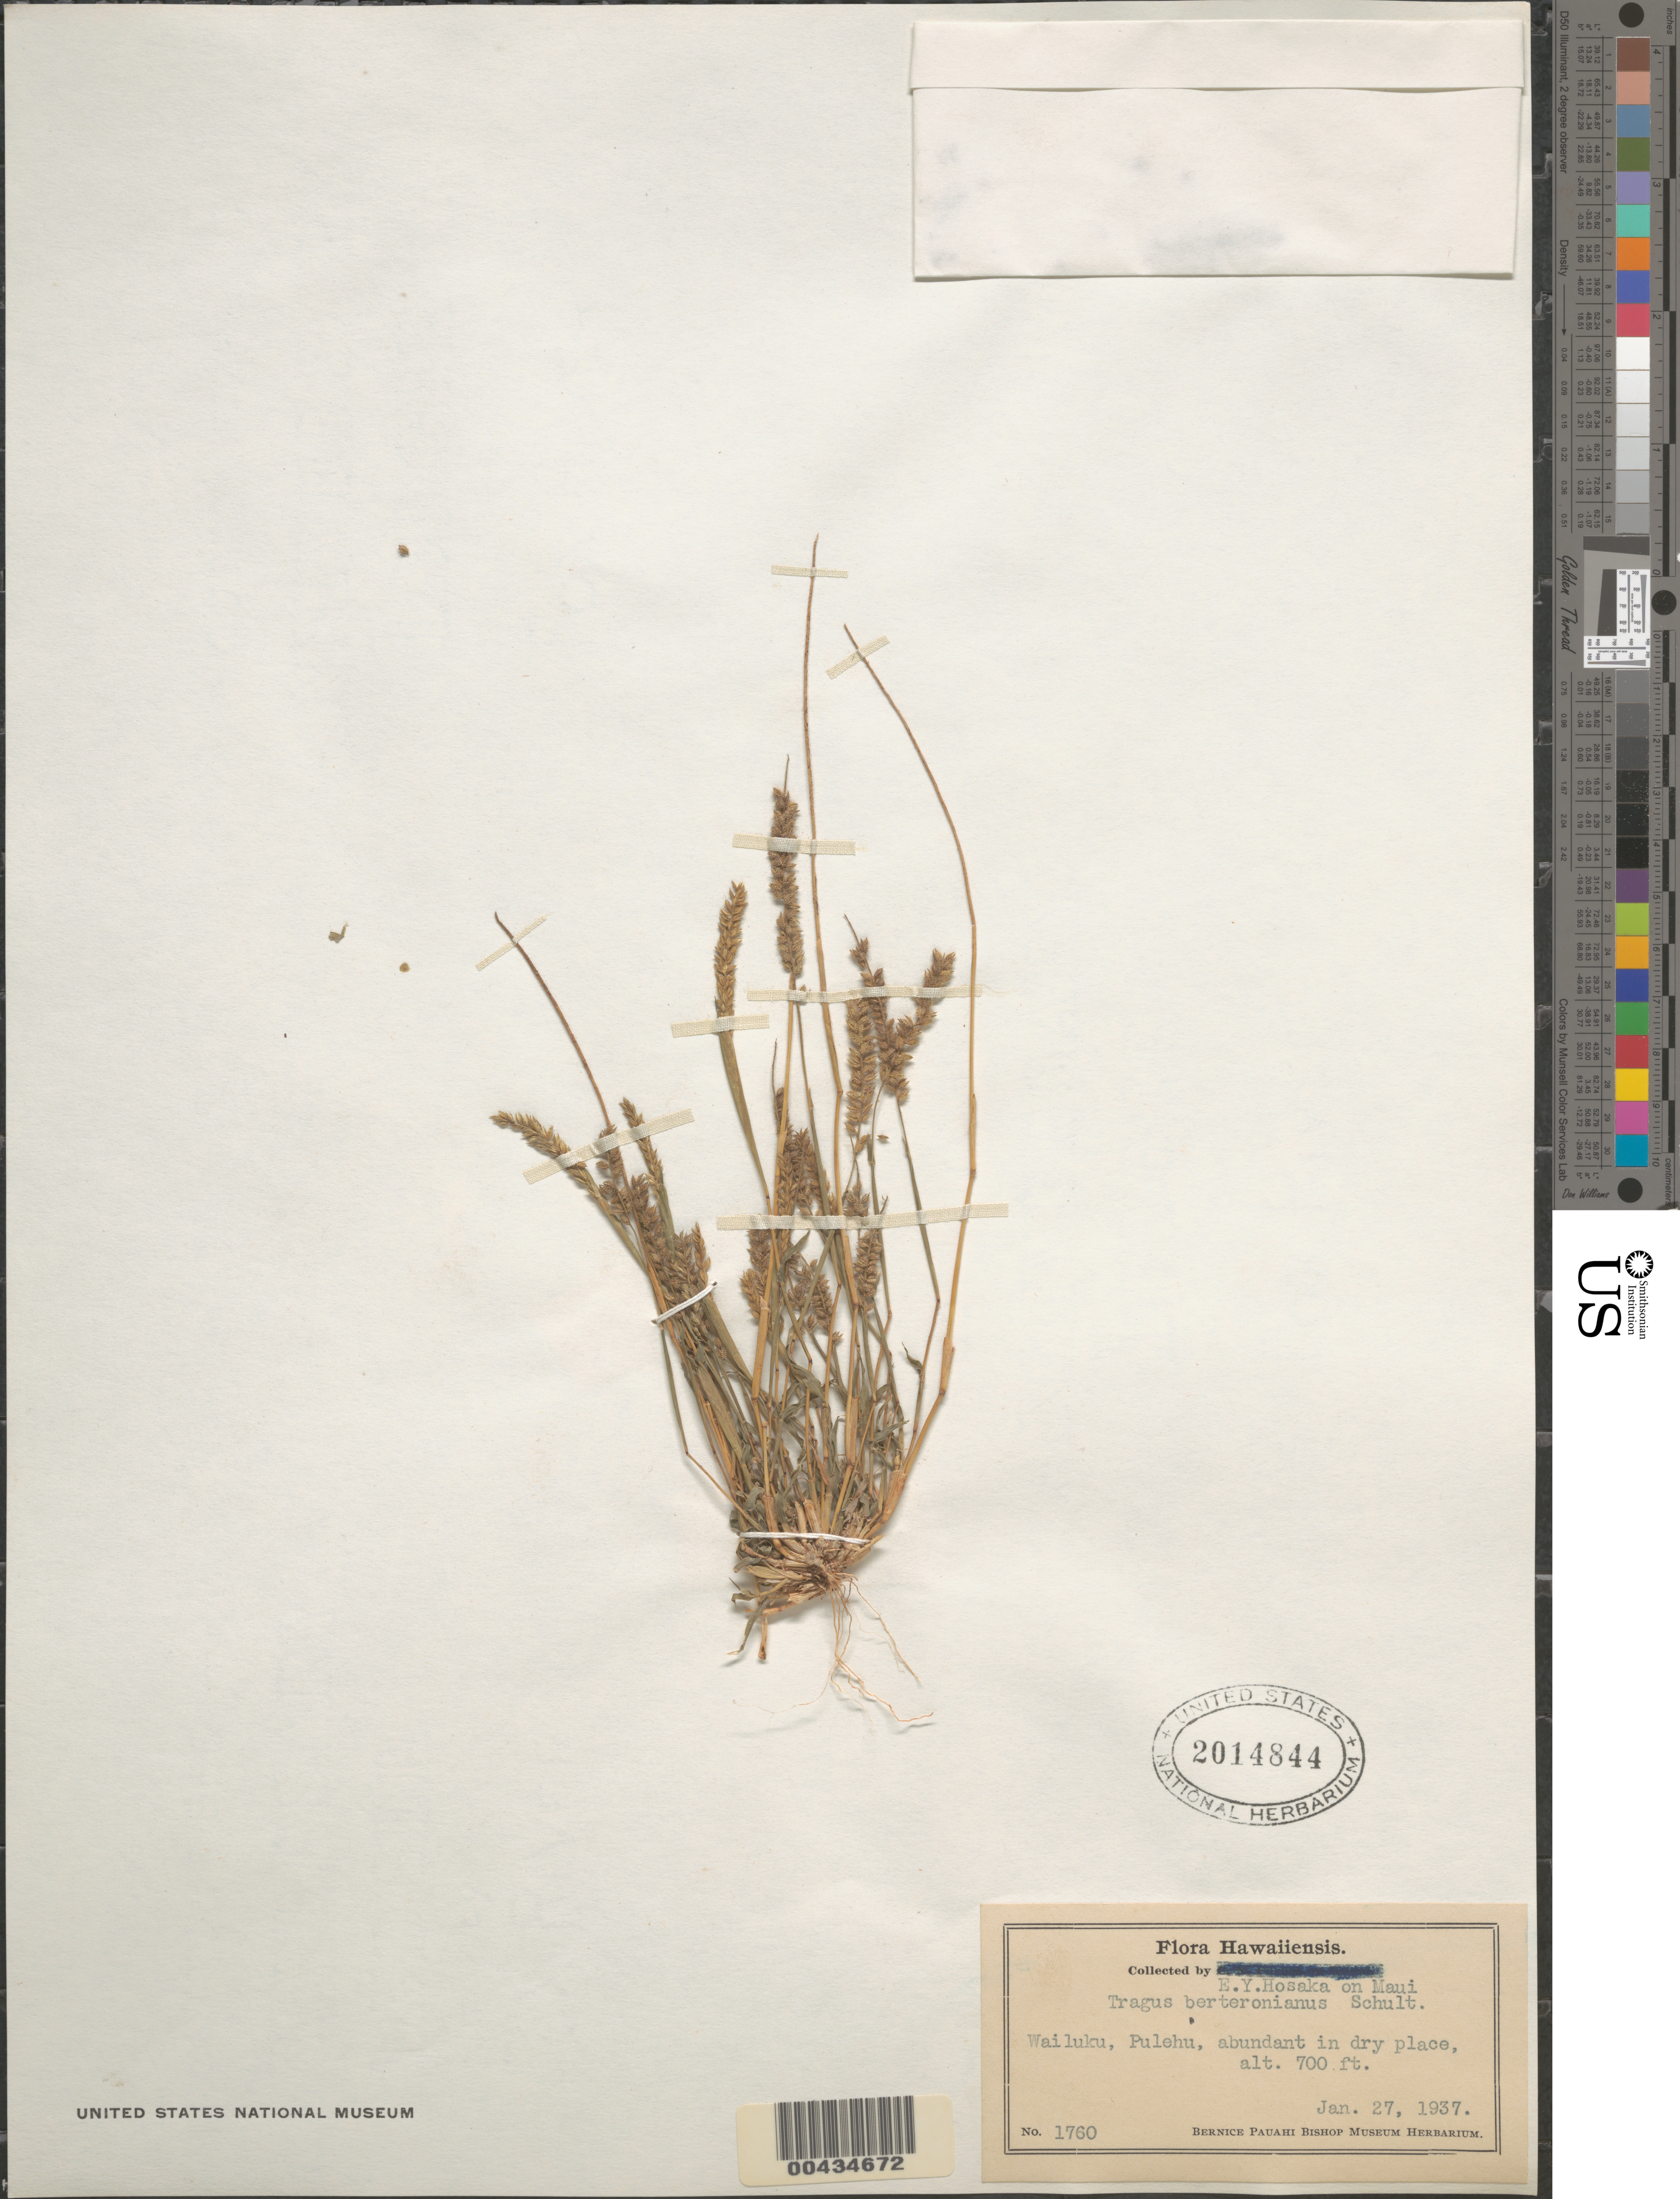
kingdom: Plantae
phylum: Tracheophyta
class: Liliopsida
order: Poales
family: Poaceae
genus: Tragus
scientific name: Tragus berteronianus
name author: Schult.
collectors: E. Y. Hosaka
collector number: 1760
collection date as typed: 27 Jan 1937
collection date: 1937-01-27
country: United States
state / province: Hawaii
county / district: Maui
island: Maui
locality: Wailuku, Pulehu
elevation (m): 213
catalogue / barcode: US 2014844